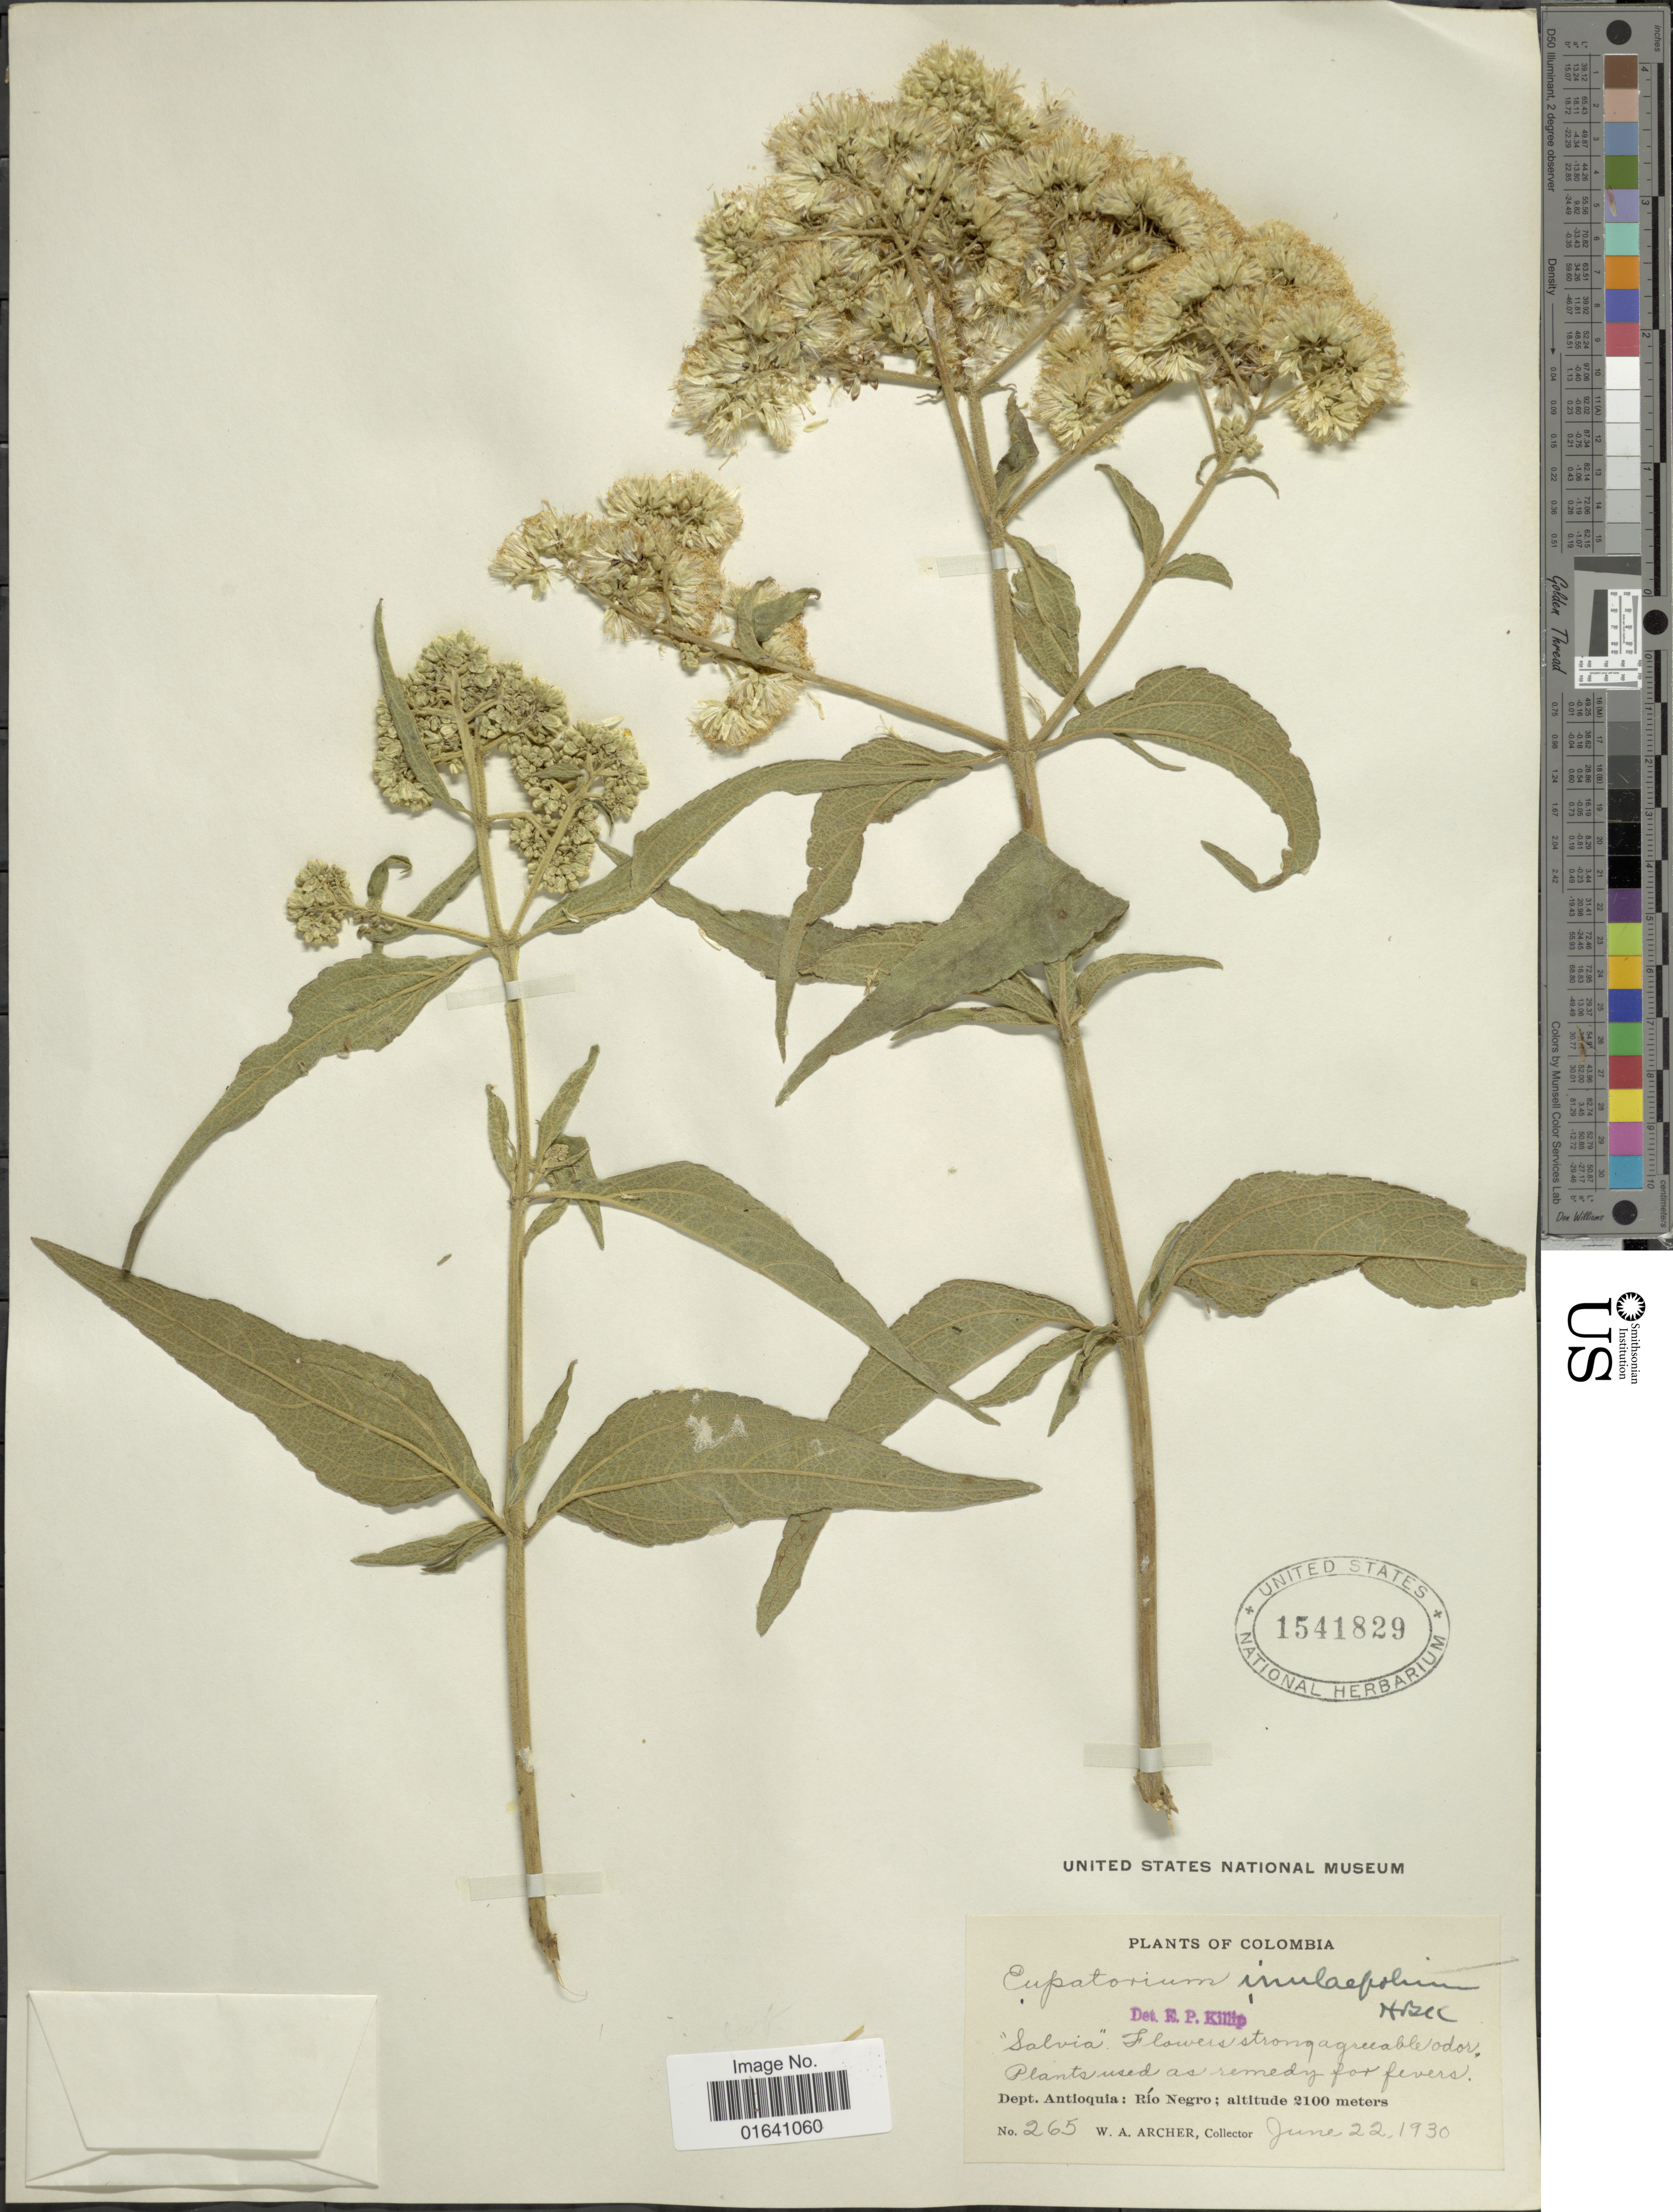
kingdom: Plantae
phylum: Tracheophyta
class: Magnoliopsida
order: Asterales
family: Asteraceae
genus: Austroeupatorium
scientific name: Austroeupatorium inulaefolium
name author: (Kunth) R.M. King & H. Rob.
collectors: W. A. Archer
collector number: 265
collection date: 1930-06-22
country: Colombia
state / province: Antioquia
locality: Dept. Antioquia: Río Negro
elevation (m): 2100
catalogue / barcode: US 1541829